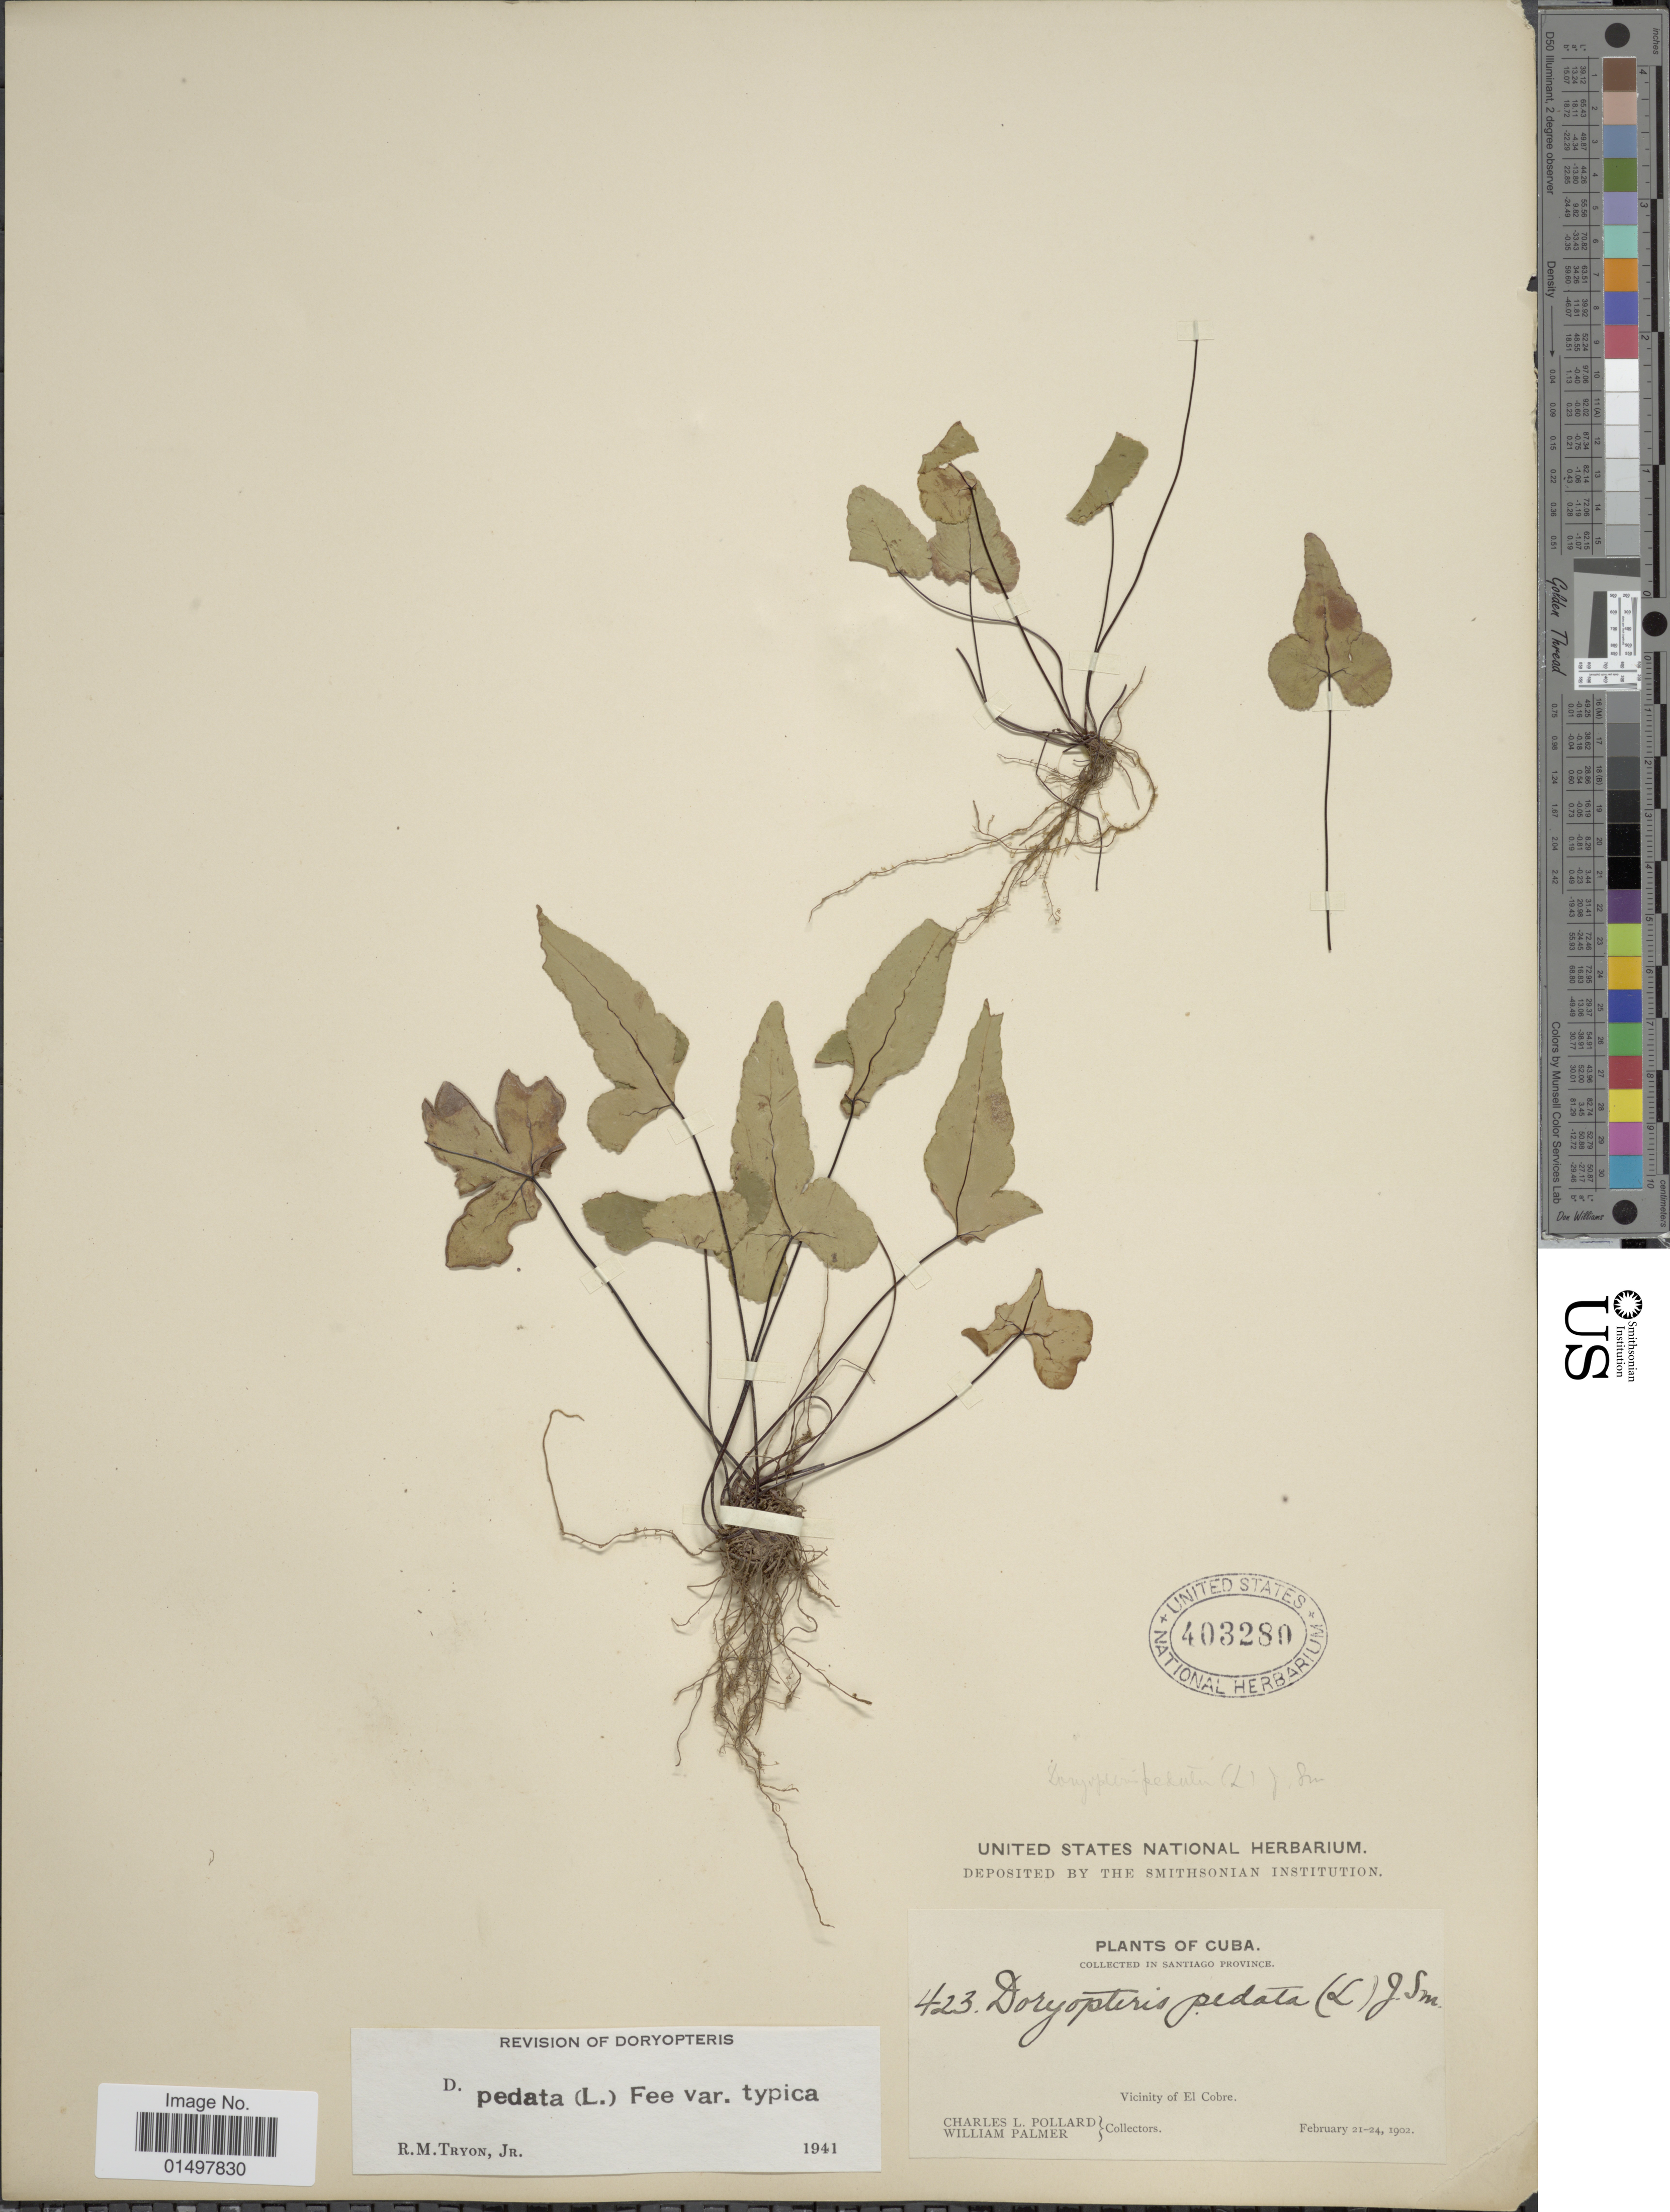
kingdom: Plantae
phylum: Tracheophyta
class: Polypodiopsida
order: Polypodiales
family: Pteridaceae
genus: Doryopteris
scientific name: Doryopteris pedata var. typica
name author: (L.) Fée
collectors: C. L. Pollard & W. Palmer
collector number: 423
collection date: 1902-02-21/1902-02-24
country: Cuba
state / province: Santiago de Cuba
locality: Santiago Province. Vicinity of El Cobre.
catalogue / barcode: US 403280